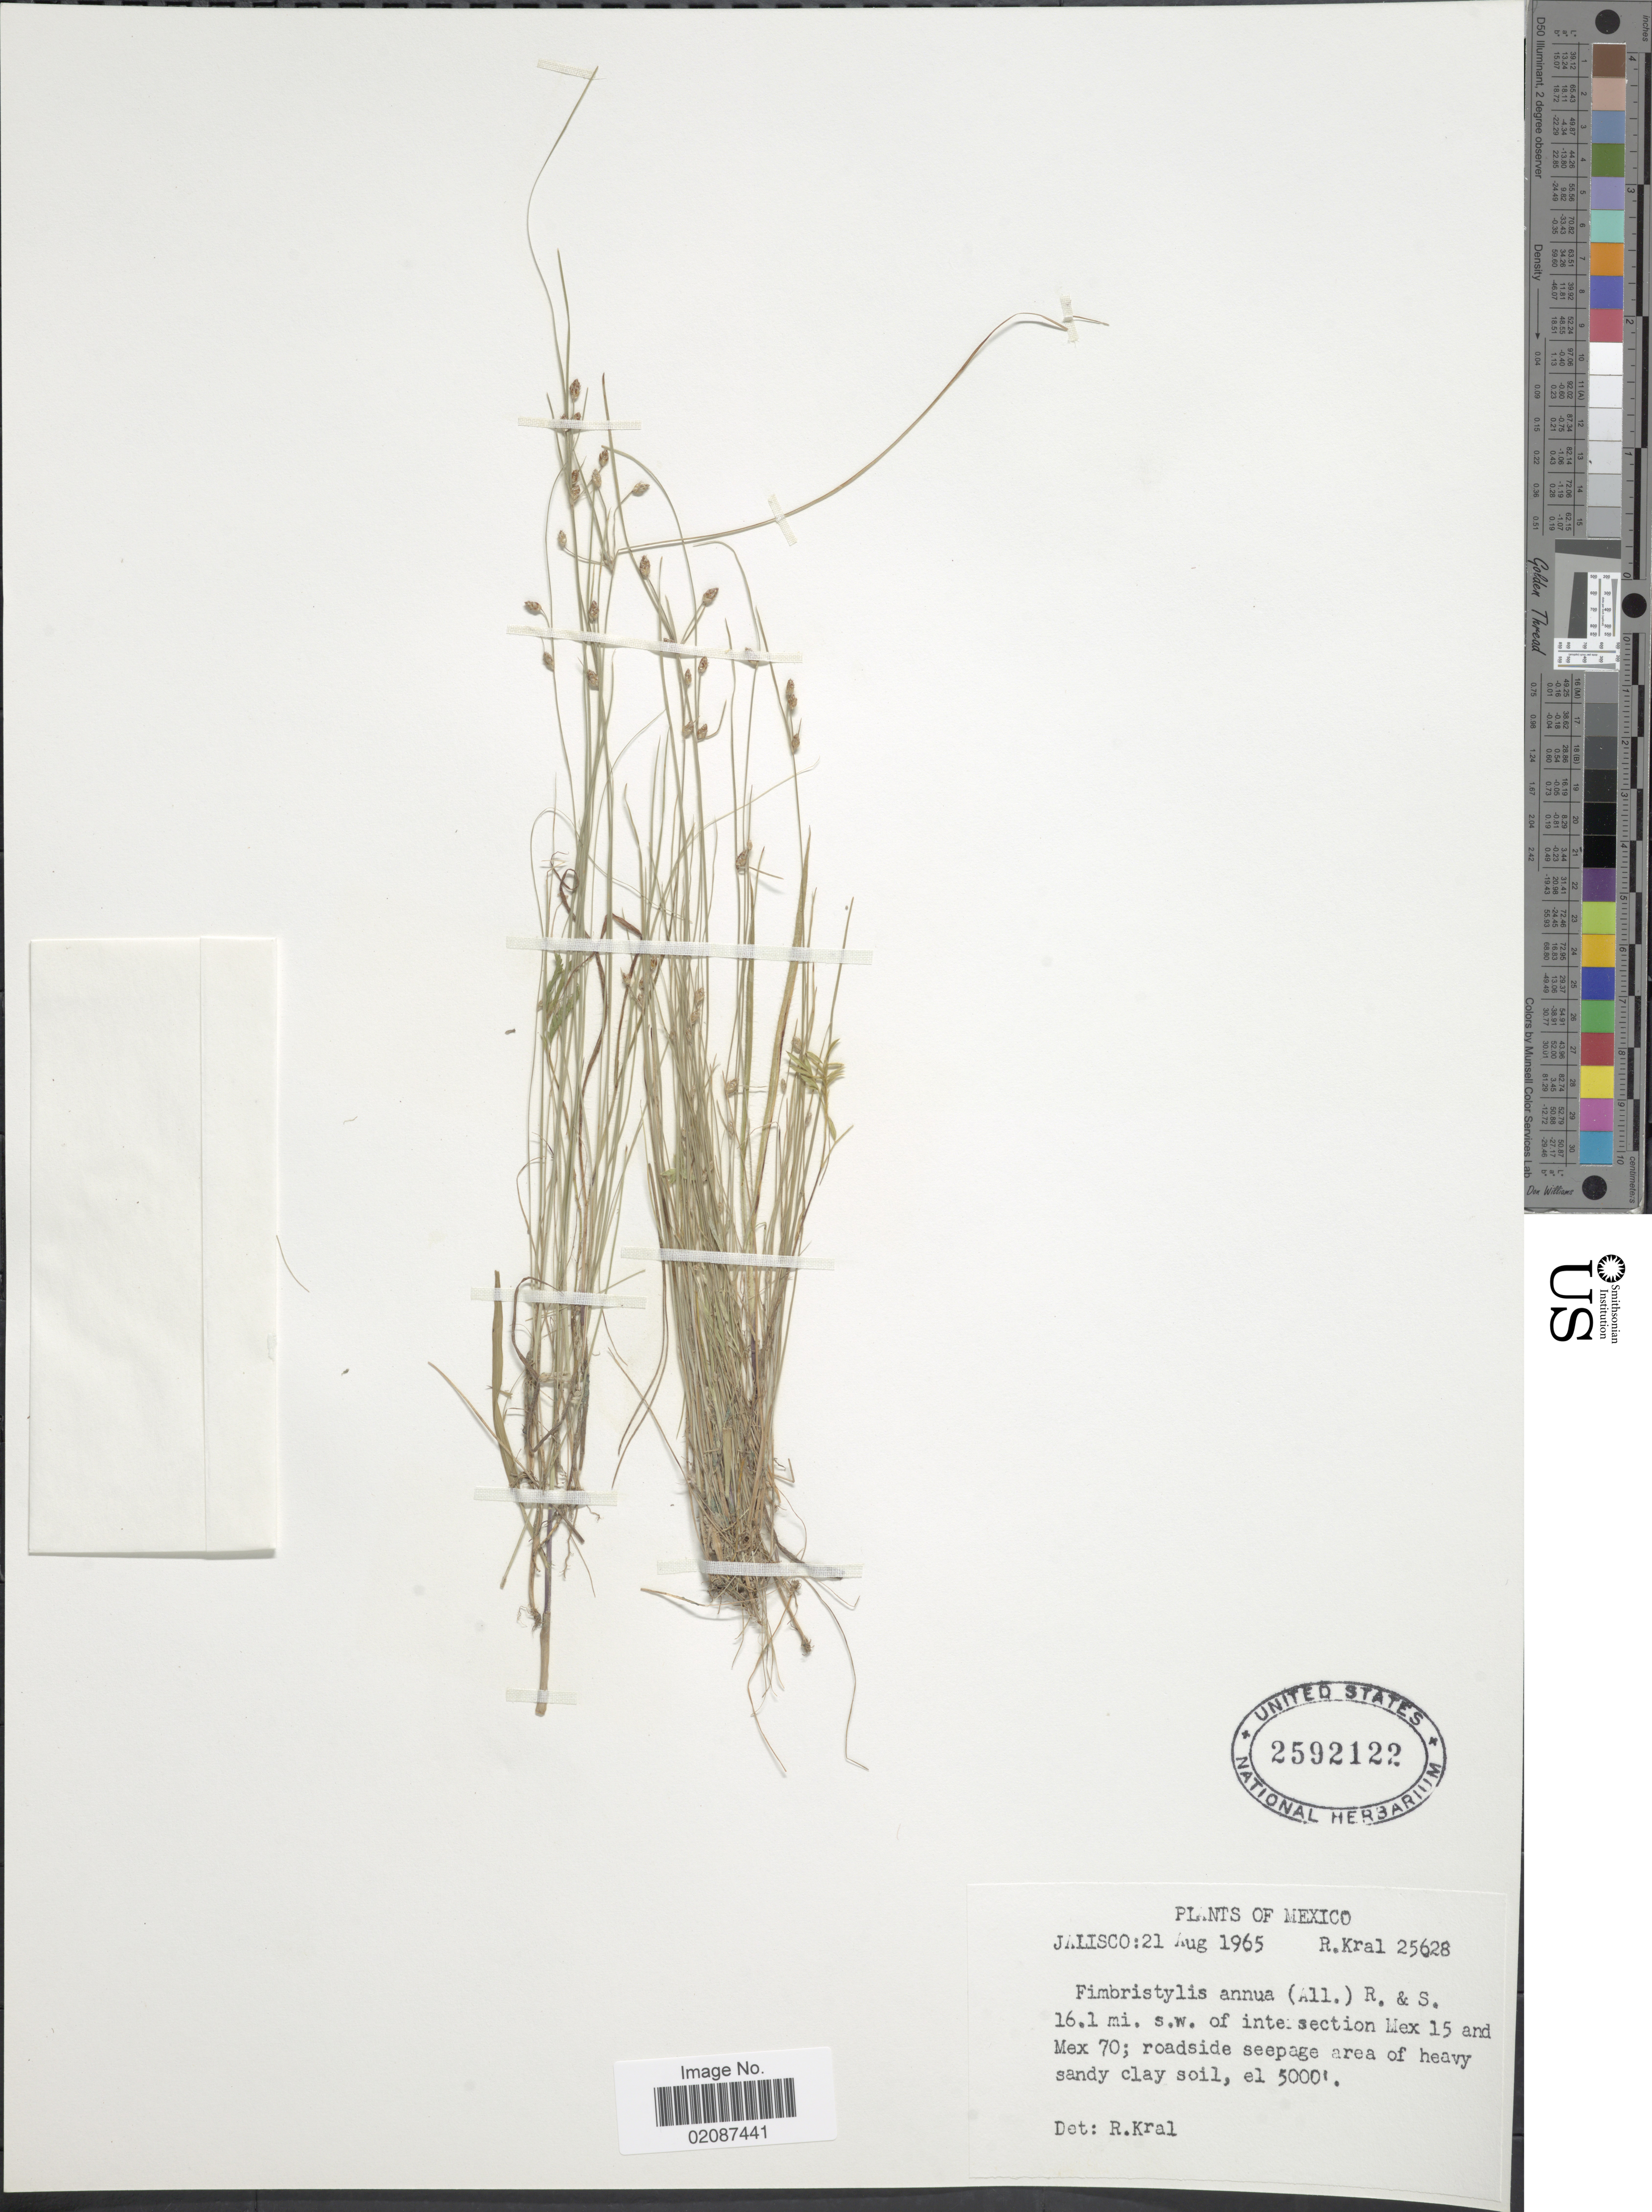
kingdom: Plantae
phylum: Tracheophyta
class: Liliopsida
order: Poales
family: Cyperaceae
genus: Fimbristylis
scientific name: Fimbristylis annua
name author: (All.) Roem. & Schult.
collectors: R. Kral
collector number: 25628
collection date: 1965-08-21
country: Mexico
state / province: Jalisco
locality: Jalisco, 16.1 mi. s.w. of intersection Mex 15 and Mex 70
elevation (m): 1524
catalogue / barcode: US 2592122